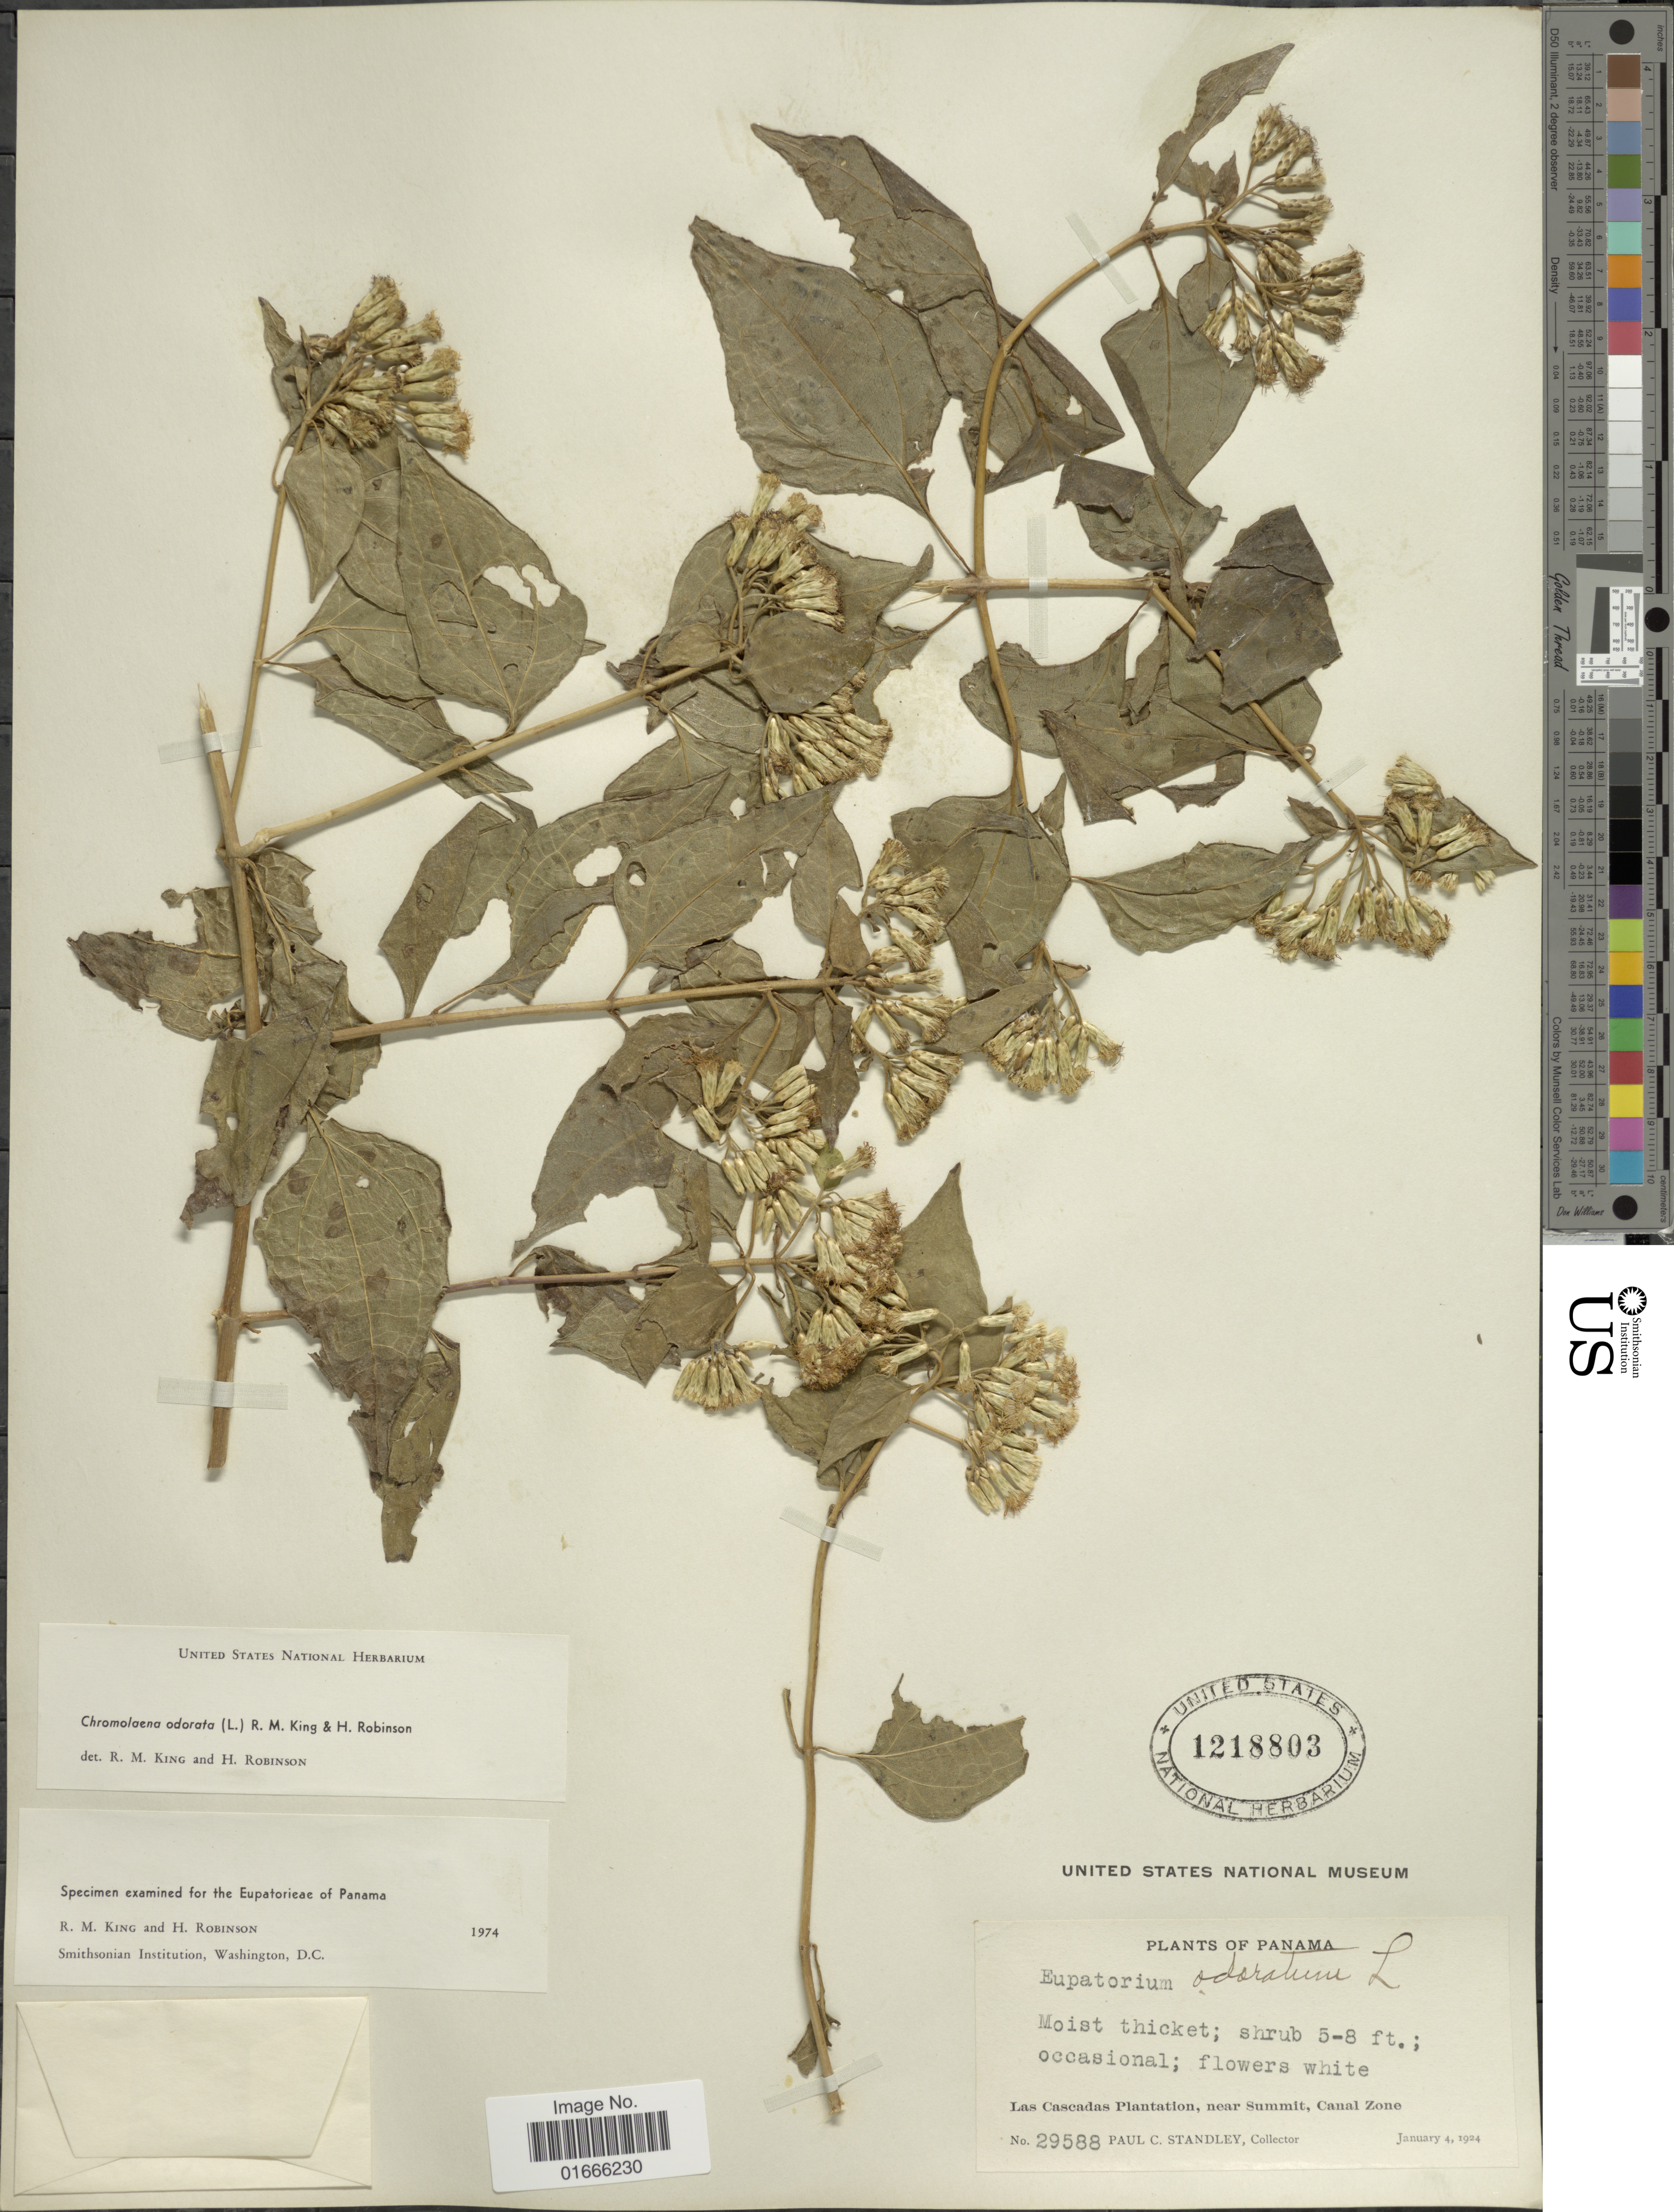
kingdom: Plantae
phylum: Tracheophyta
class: Magnoliopsida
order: Asterales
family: Asteraceae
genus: Chromolaena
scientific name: Chromolaena odorata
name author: (L.) R.M. King & H. Rob.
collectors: P. C. Standley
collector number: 29588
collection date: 1924-01-04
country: Panama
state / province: Colón / Panamá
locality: Las Cascadas Plantation, near Summit, Canal Zone.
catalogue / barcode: US 1218803